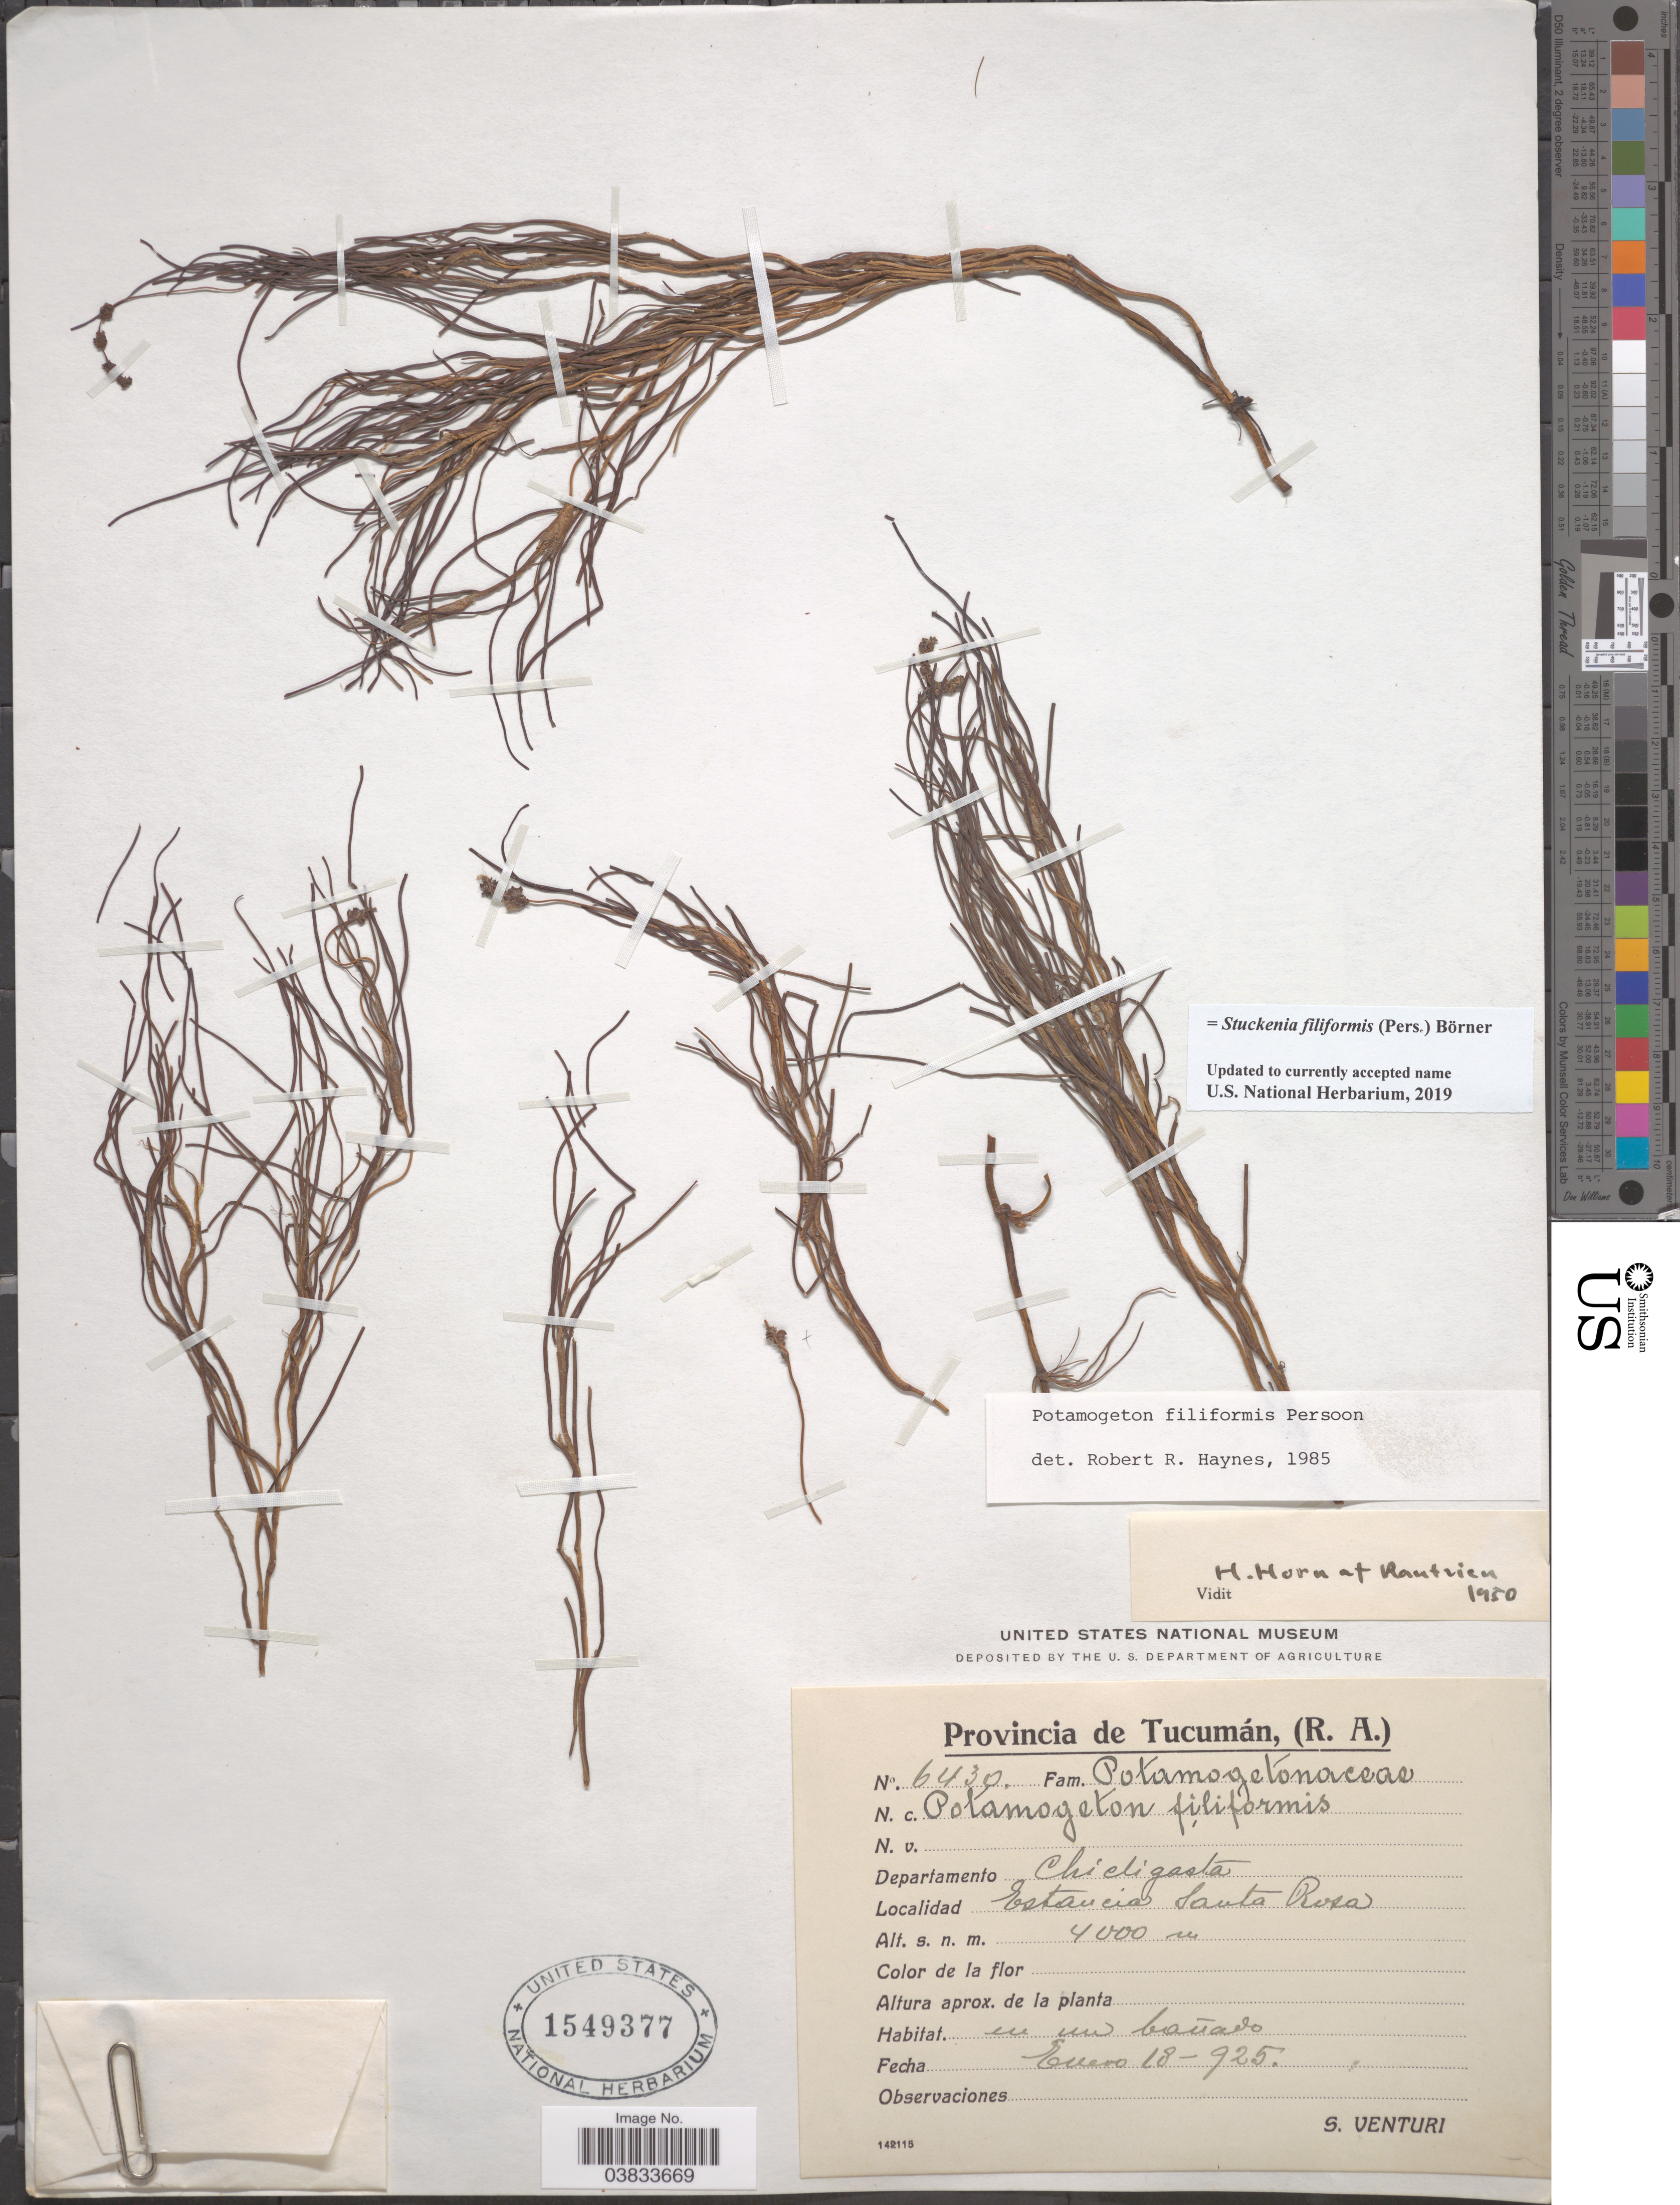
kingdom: Plantae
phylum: Tracheophyta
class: Liliopsida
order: Alismatales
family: Potamogetonaceae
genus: Stuckenia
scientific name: Stuckenia filiformis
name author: (Pers.) Börner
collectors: S. Venturi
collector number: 6430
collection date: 1925-01-18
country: Argentina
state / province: Tucuman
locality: Departamento Chicligasta. Estancia Santa Rosa.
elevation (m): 4000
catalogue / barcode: US 1549377